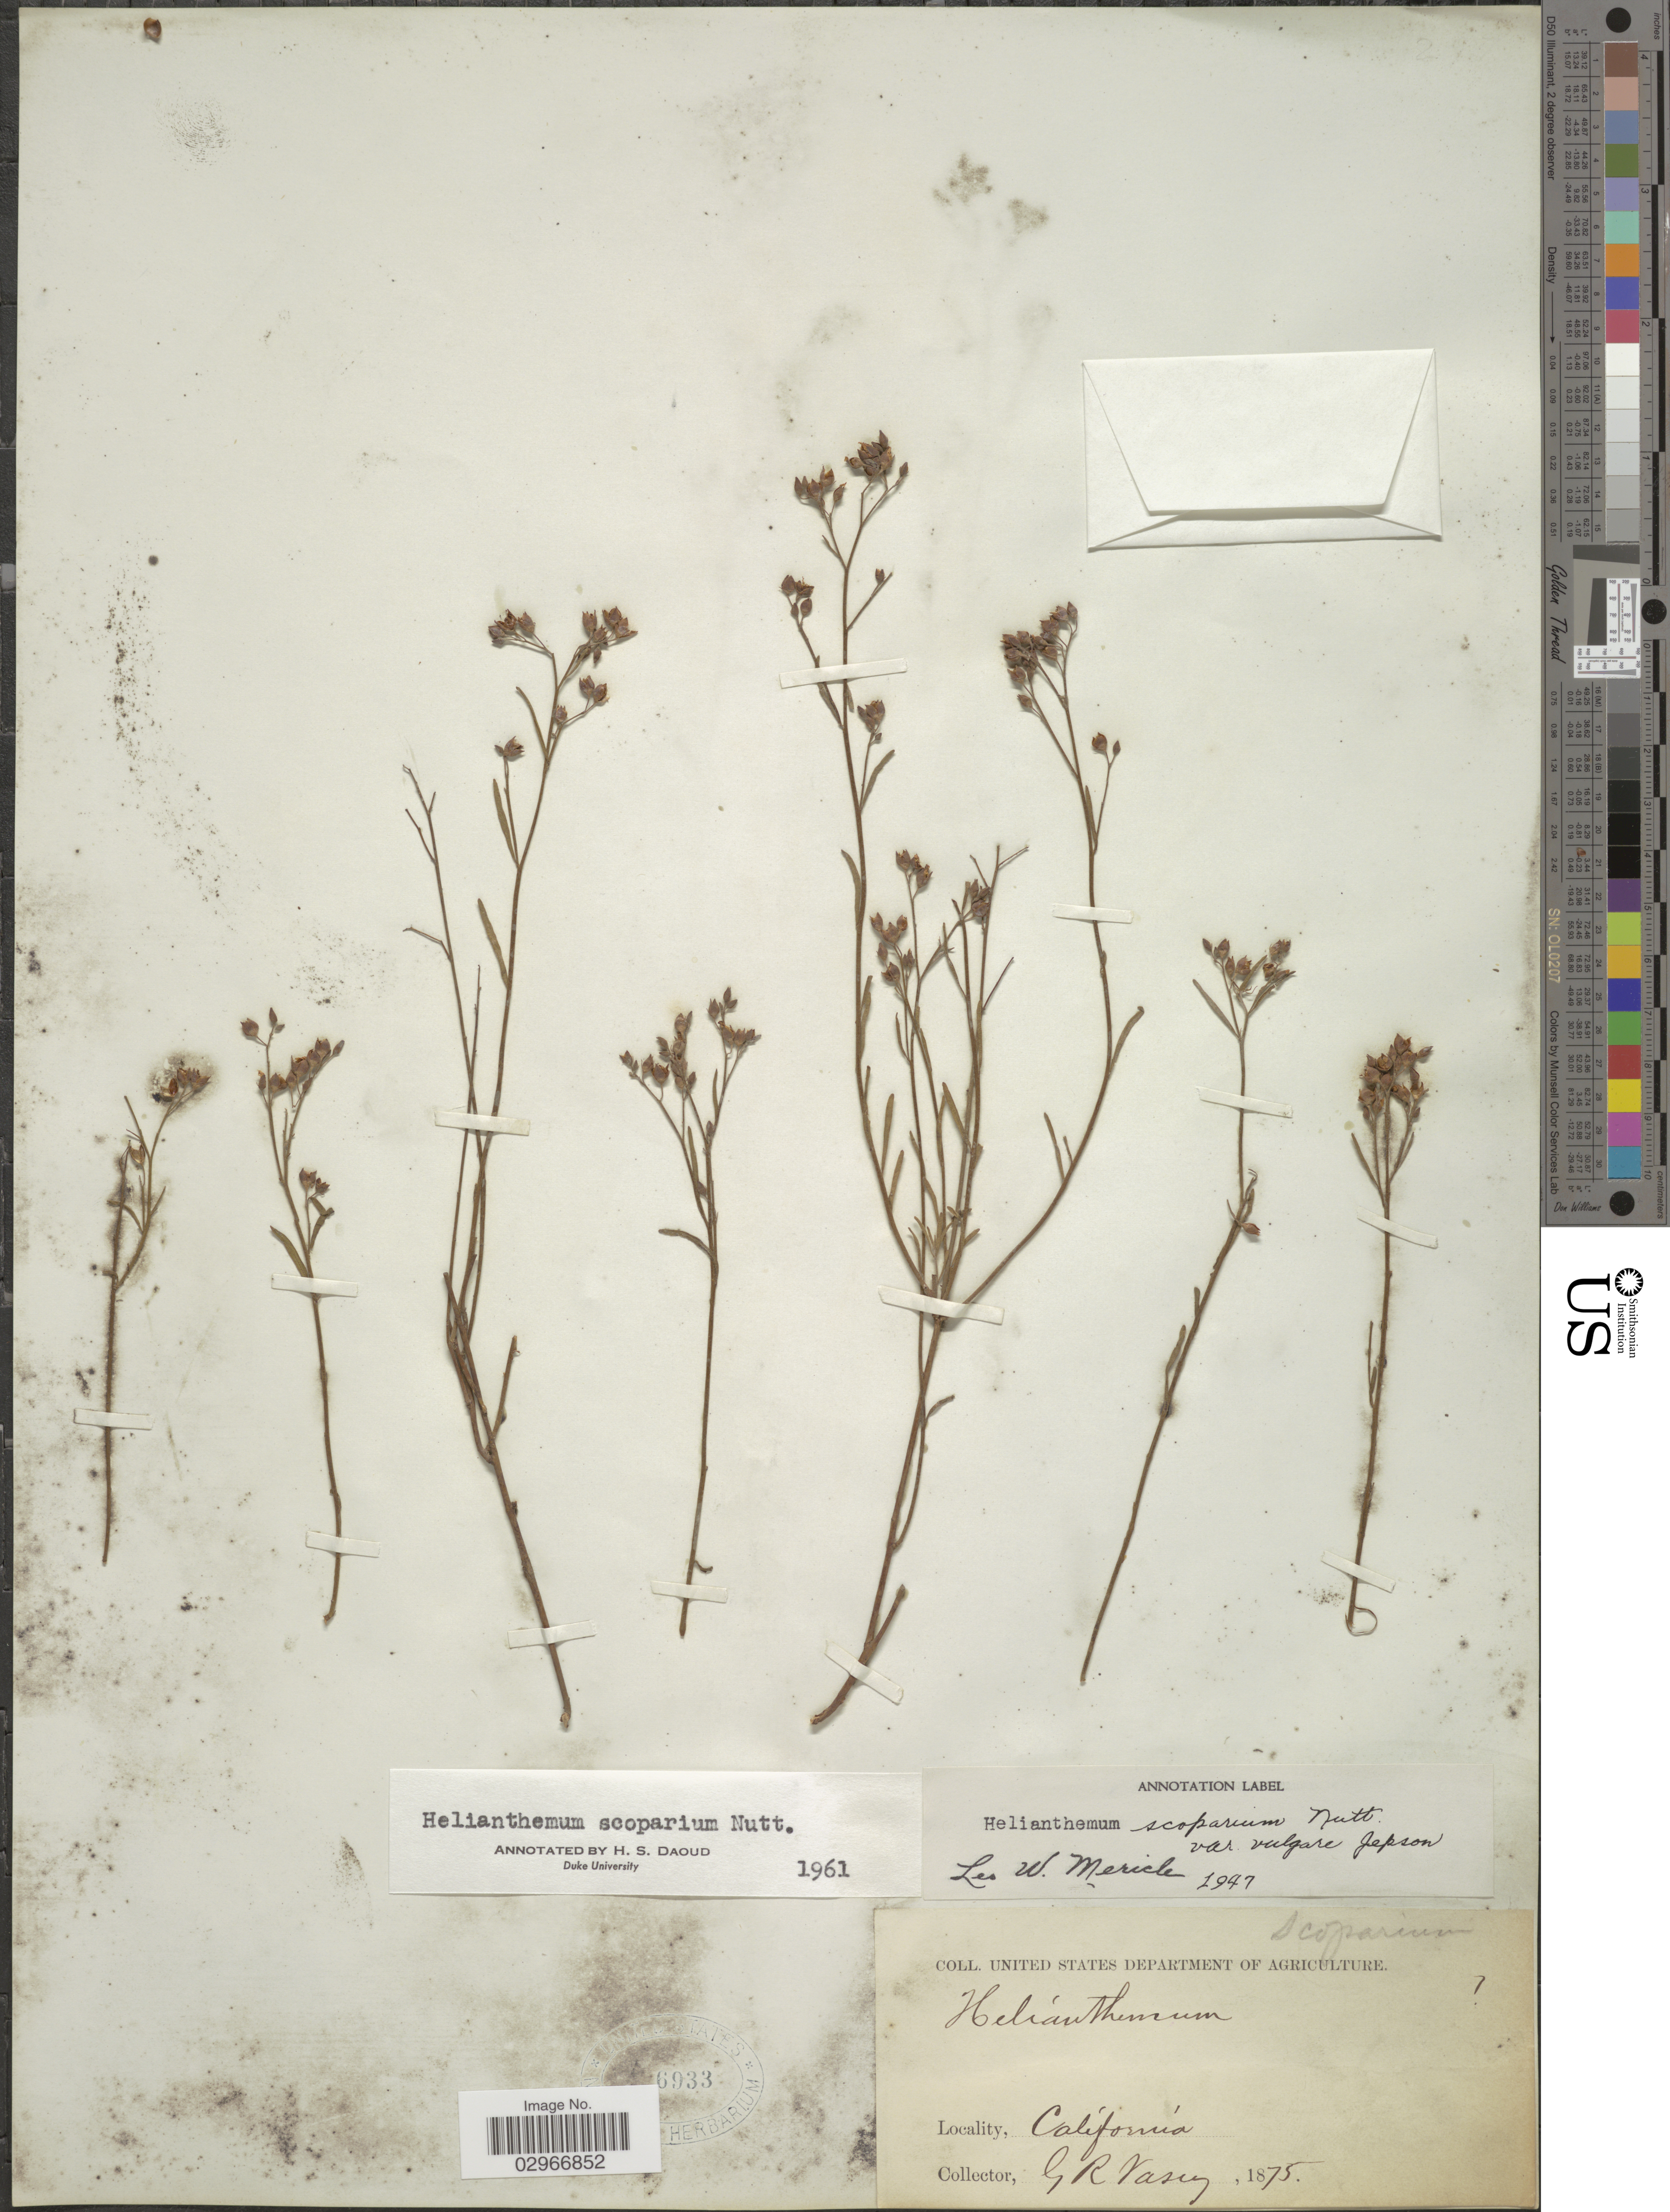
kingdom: Plantae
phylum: Tracheophyta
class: Magnoliopsida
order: Malvales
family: Cistaceae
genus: Helianthemum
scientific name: Helianthemum suffrutescens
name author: B. Schreiber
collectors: G. R. Vasey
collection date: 1875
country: United States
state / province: California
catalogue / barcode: US 6933